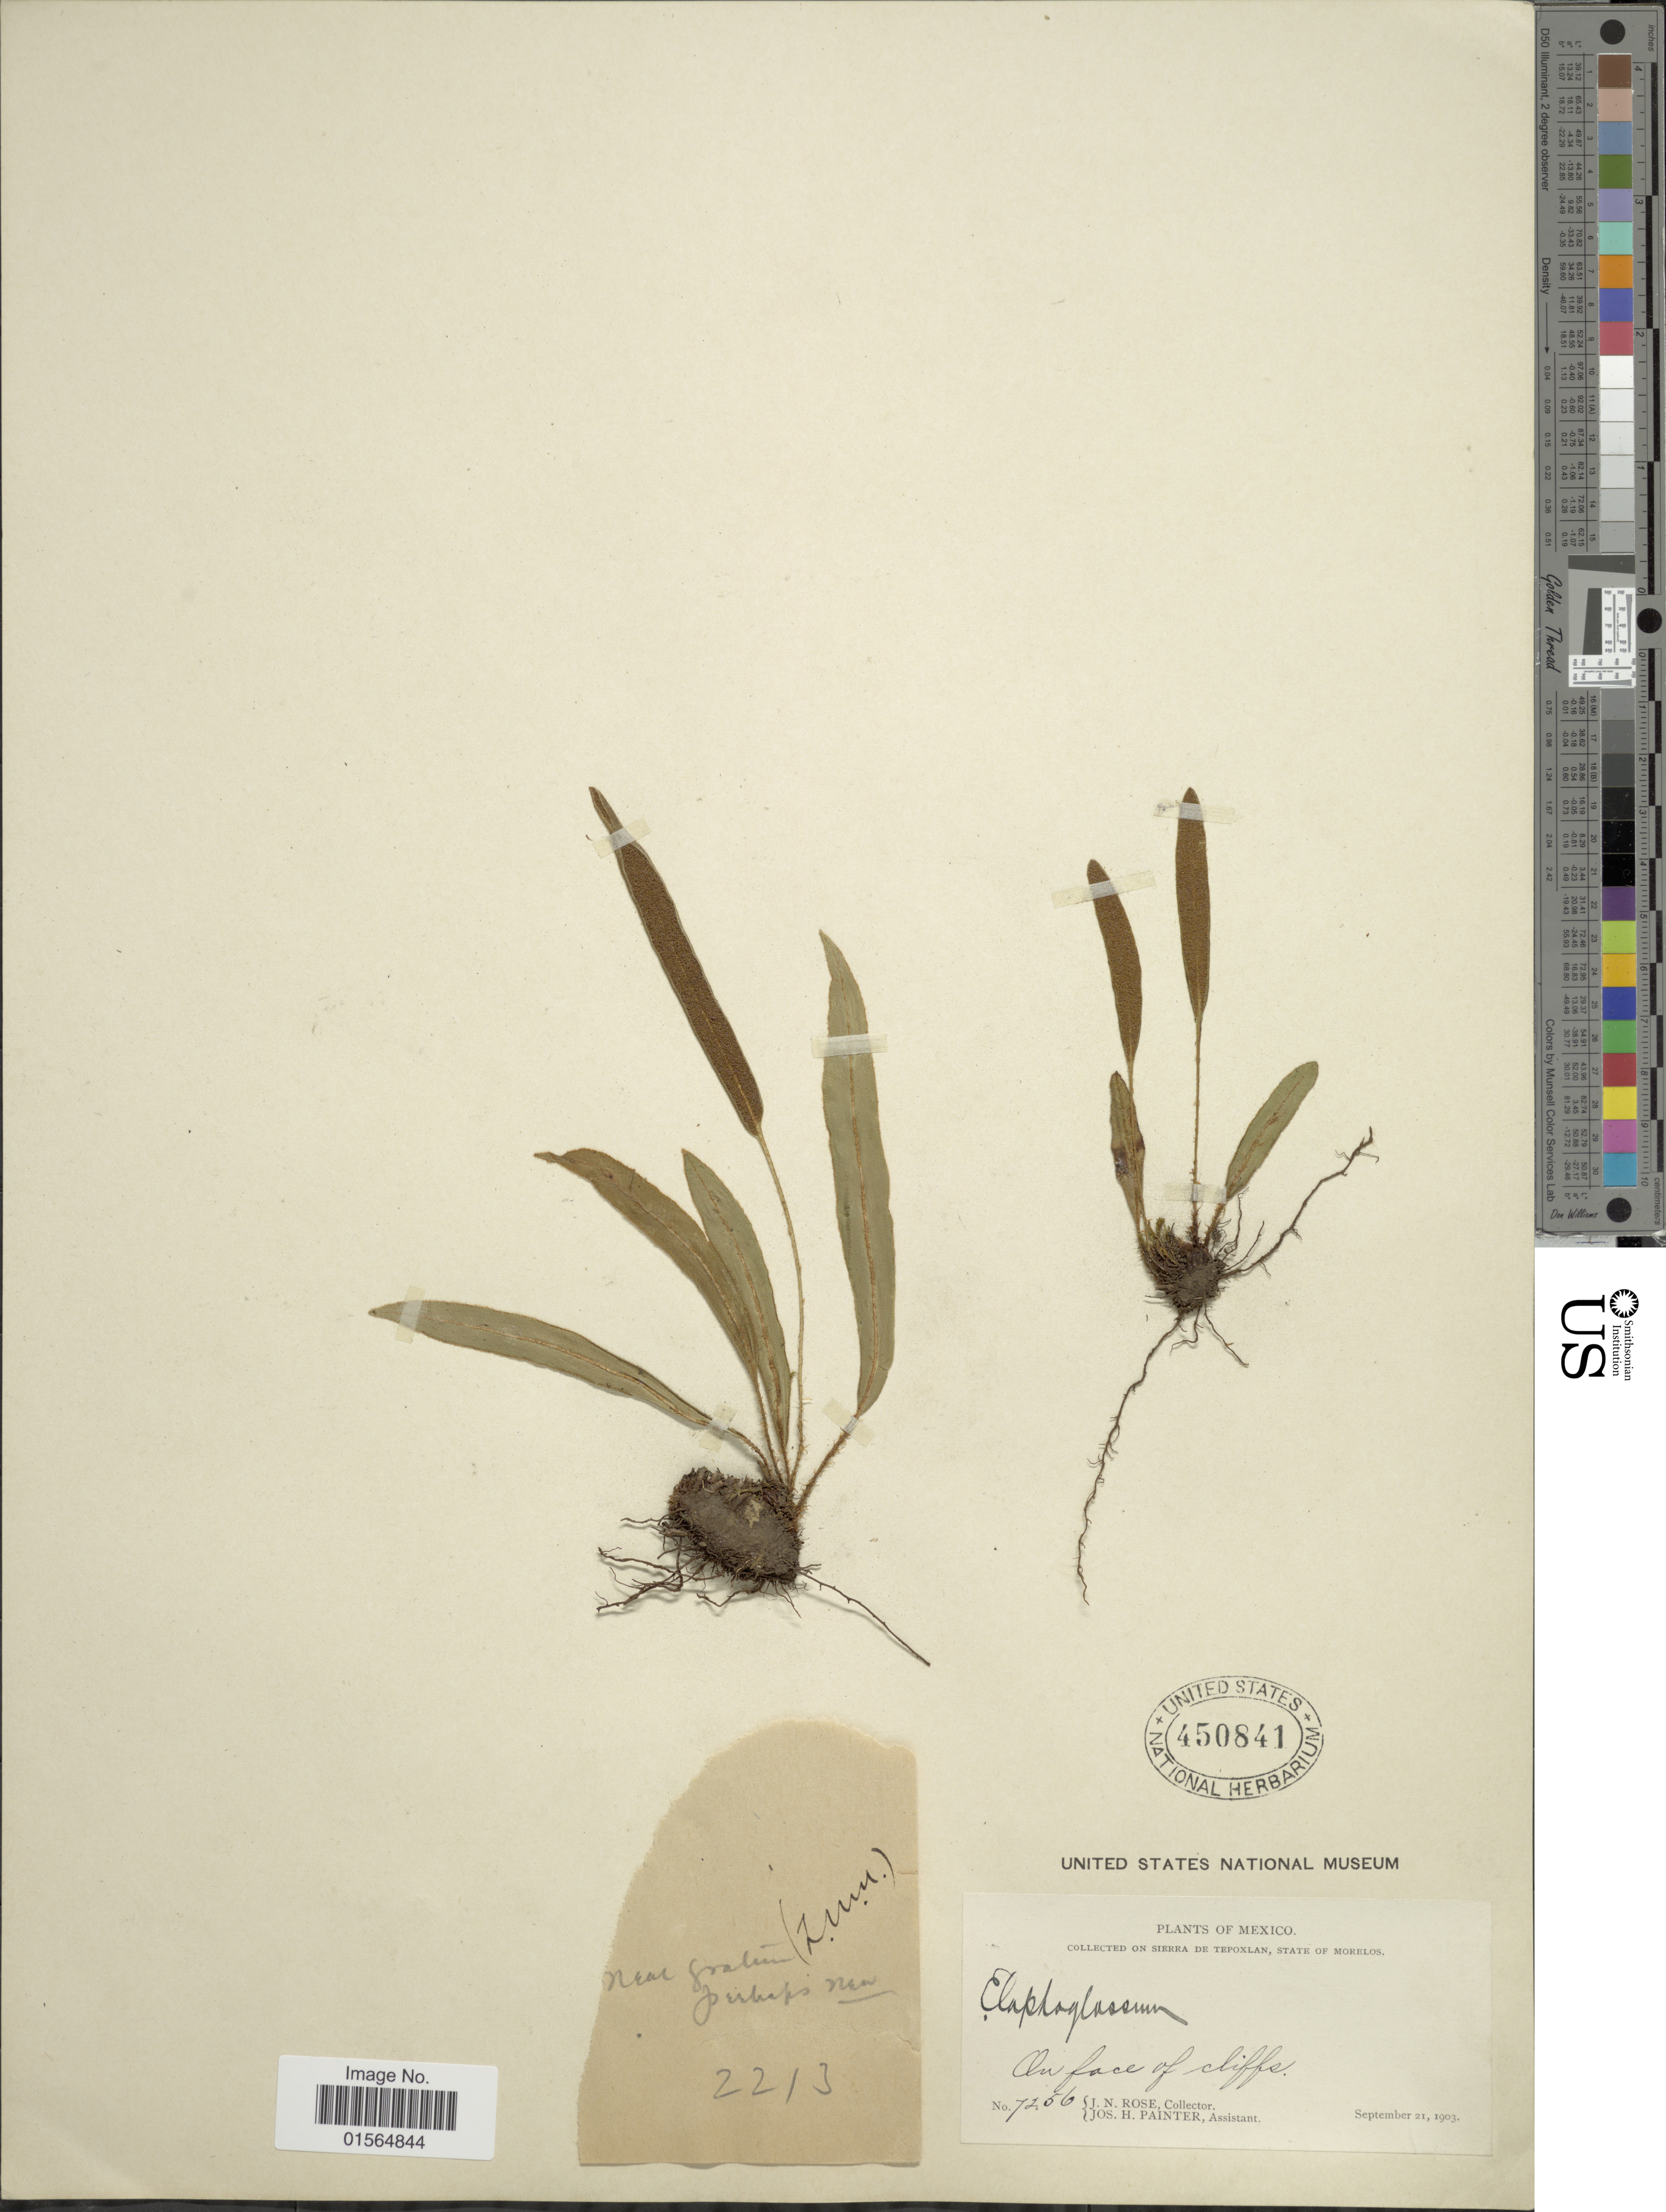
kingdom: Plantae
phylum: Tracheophyta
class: Polypodiopsida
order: Polypodiales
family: Dryopteridaceae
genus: Elaphoglossum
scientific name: Elaphoglossum petiolatum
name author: (Sw.) Urb.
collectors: J. N. Rose & J. H. Painter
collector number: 7256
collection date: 1903-09-21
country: Mexico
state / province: Morelos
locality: Sierrra de Tepoxlan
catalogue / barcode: US 450841